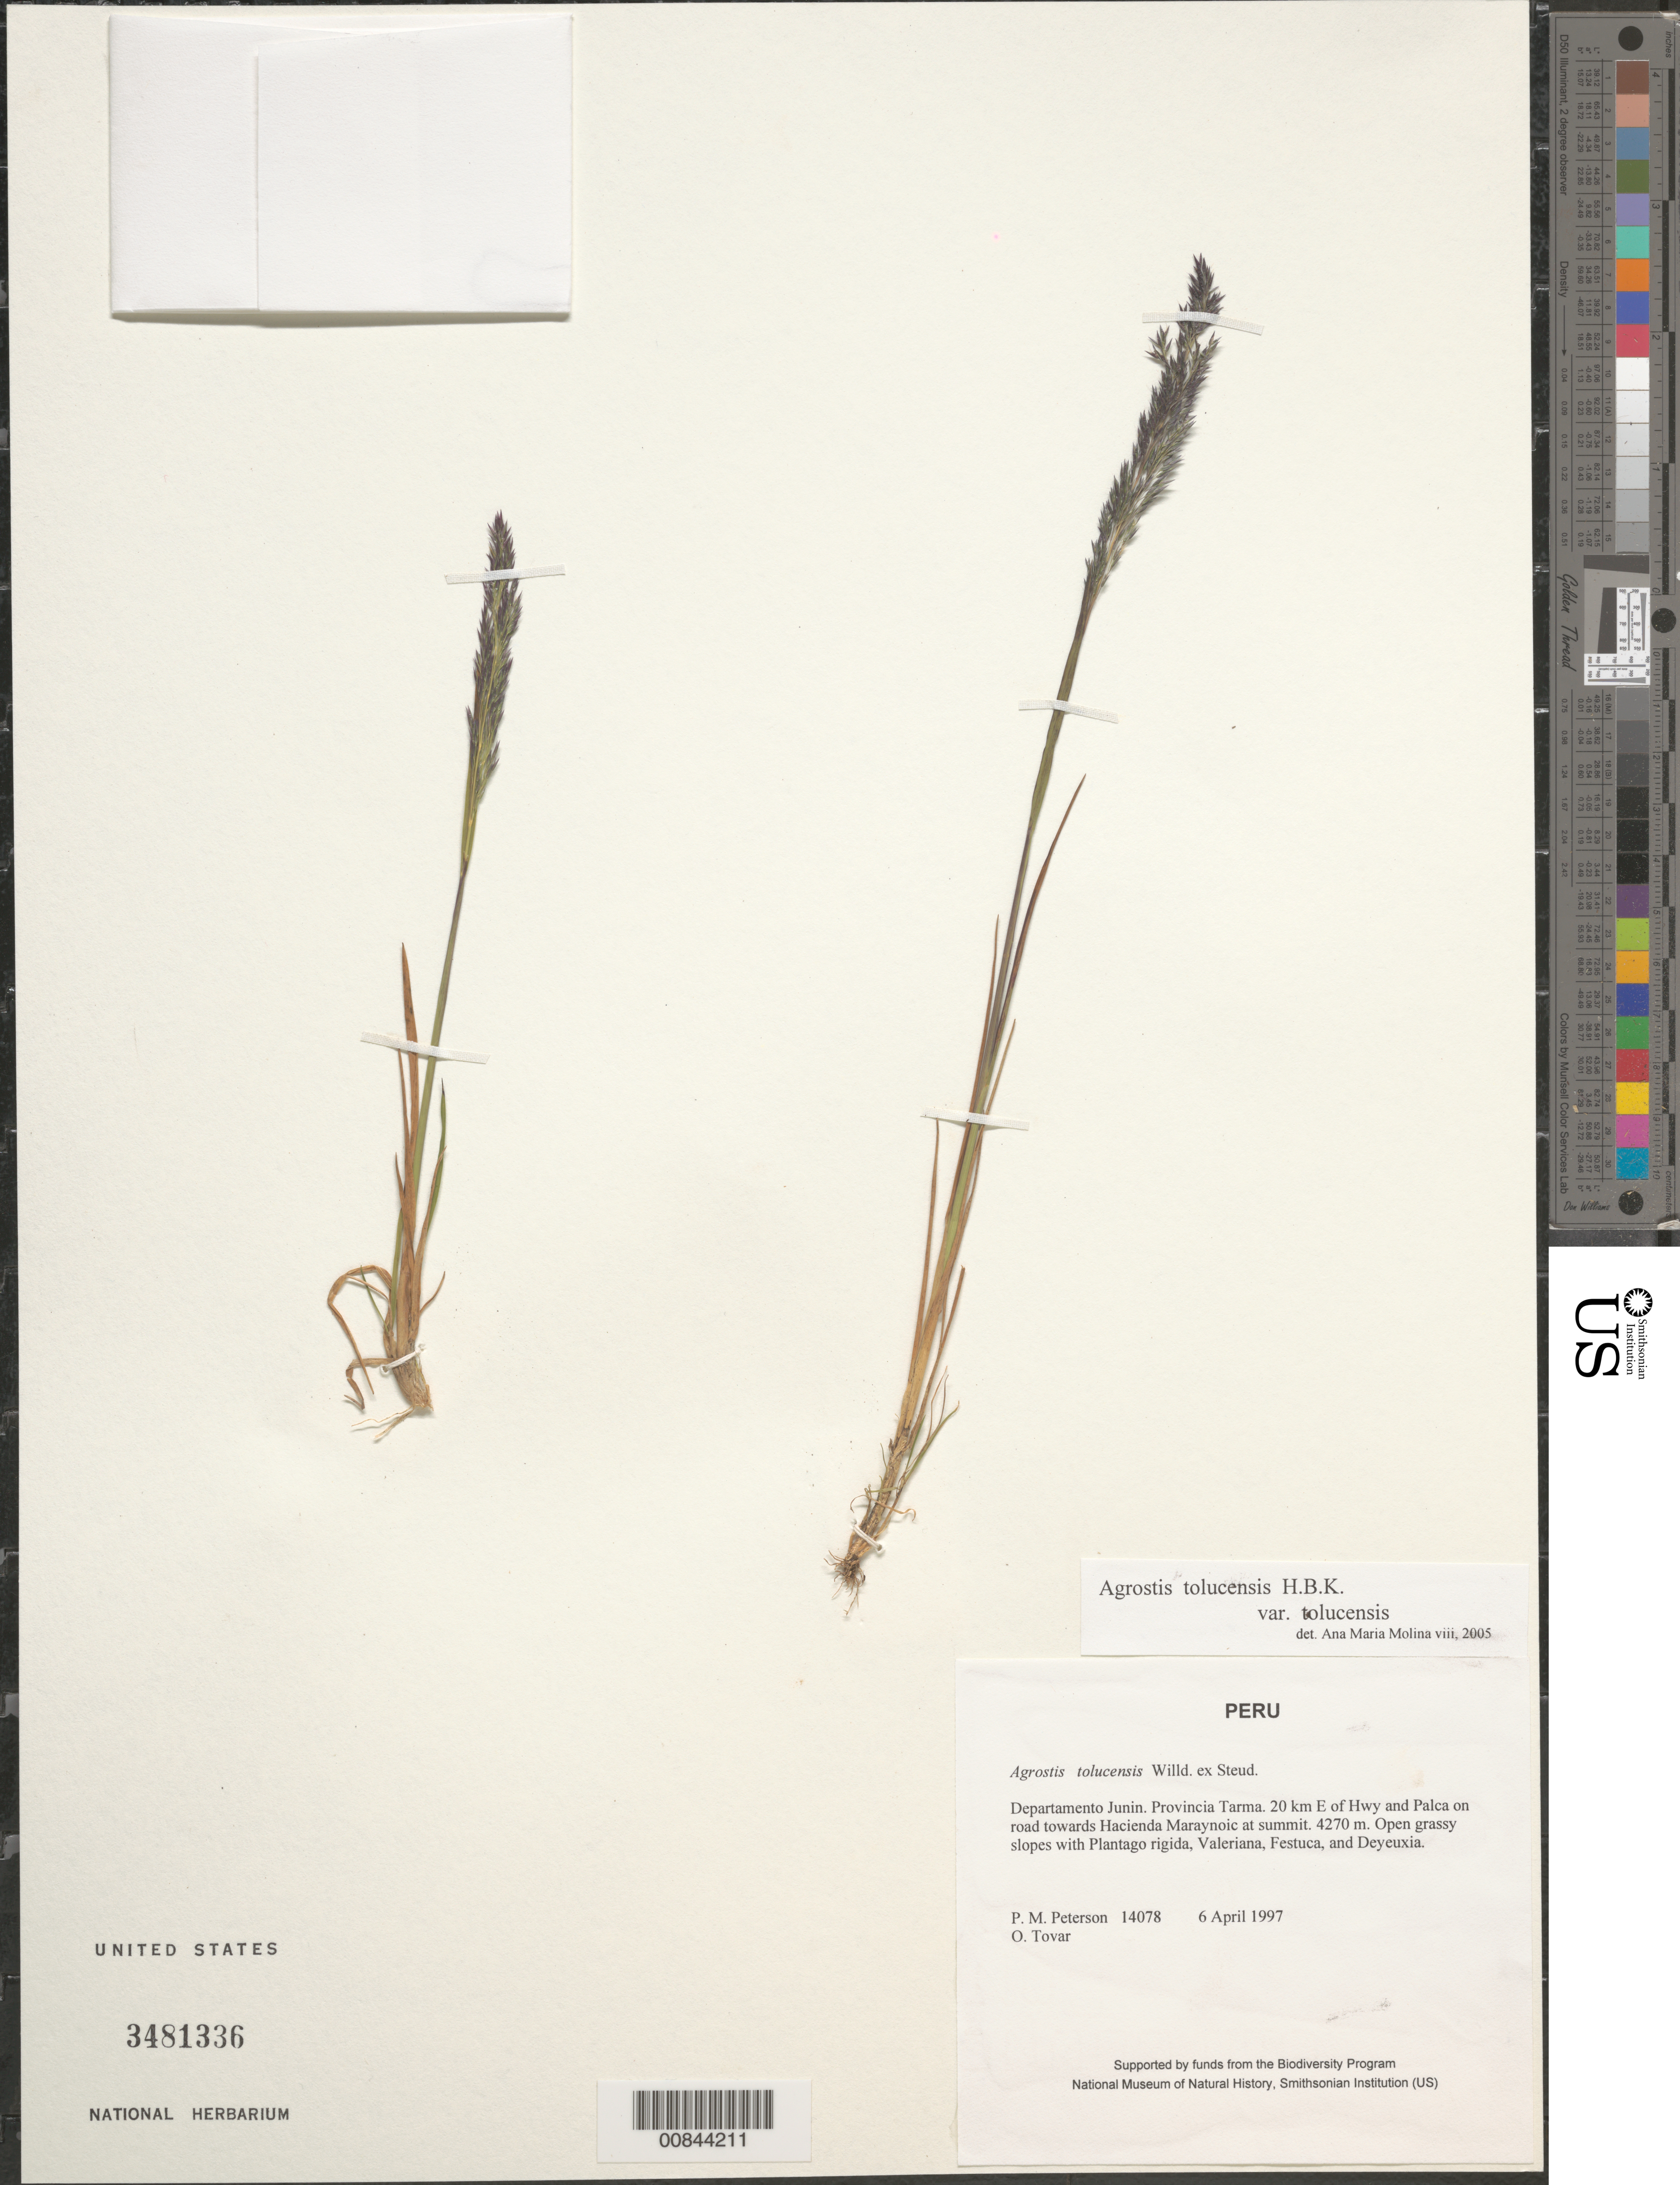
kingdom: Plantae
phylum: Tracheophyta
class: Liliopsida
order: Poales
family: Poaceae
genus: Agrostis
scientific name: Agrostis tolucensis var. tolucensis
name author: Kunth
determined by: Molina, Ana M. de R.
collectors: P. M. Peterson & Ó. Tovar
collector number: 14078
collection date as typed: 06 Apr 1997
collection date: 1997-04-06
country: Peru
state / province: Junín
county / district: Tarma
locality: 20 km E of Hwy and Palca on road towards Hacienda Maraynoic at summit.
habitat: Open grassy slopes with Plantago rigida, Valeriana, Festuca, and Deyeuxia.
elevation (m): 4270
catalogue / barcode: US 3481336